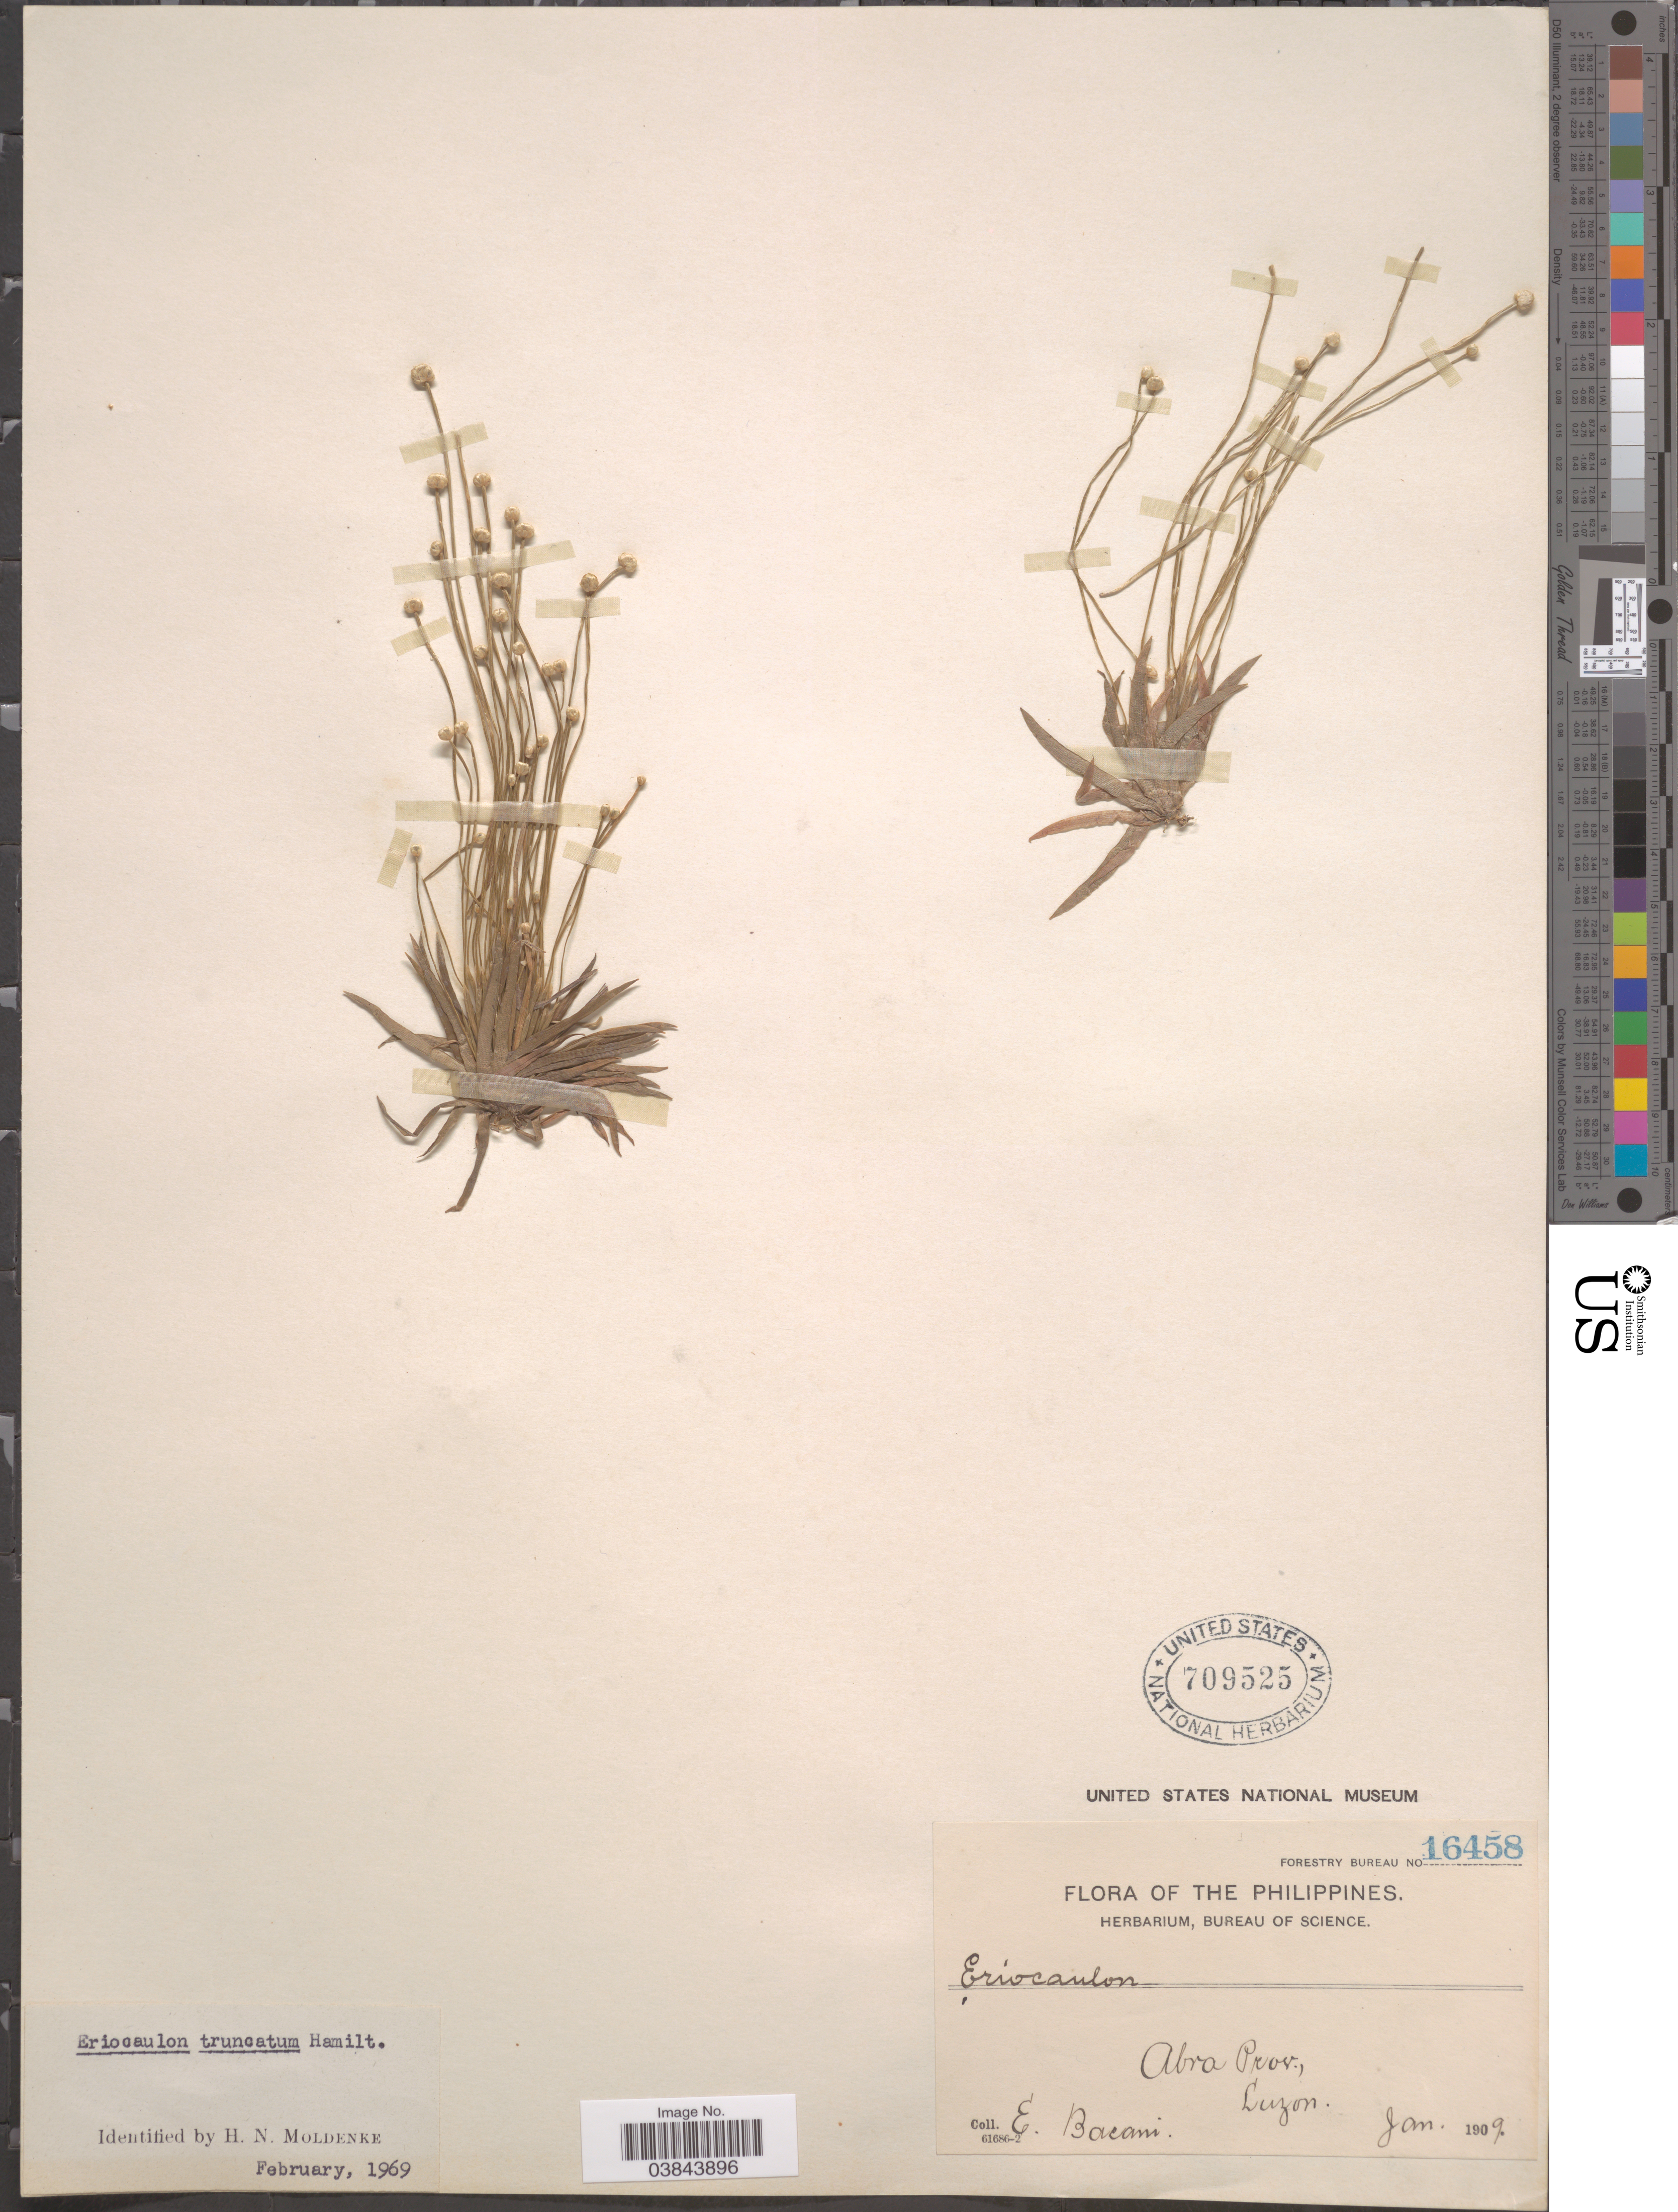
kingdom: Plantae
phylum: Tracheophyta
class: Liliopsida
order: Poales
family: Eriocaulaceae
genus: Eriocaulon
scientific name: Eriocaulon truncatum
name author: Buch.-Ham. ex Mart.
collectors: E. Bacani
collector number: Forestry Bureau 16458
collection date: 1909-01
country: Philippines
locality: Abra Prov., Luzon.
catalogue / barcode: US 709525